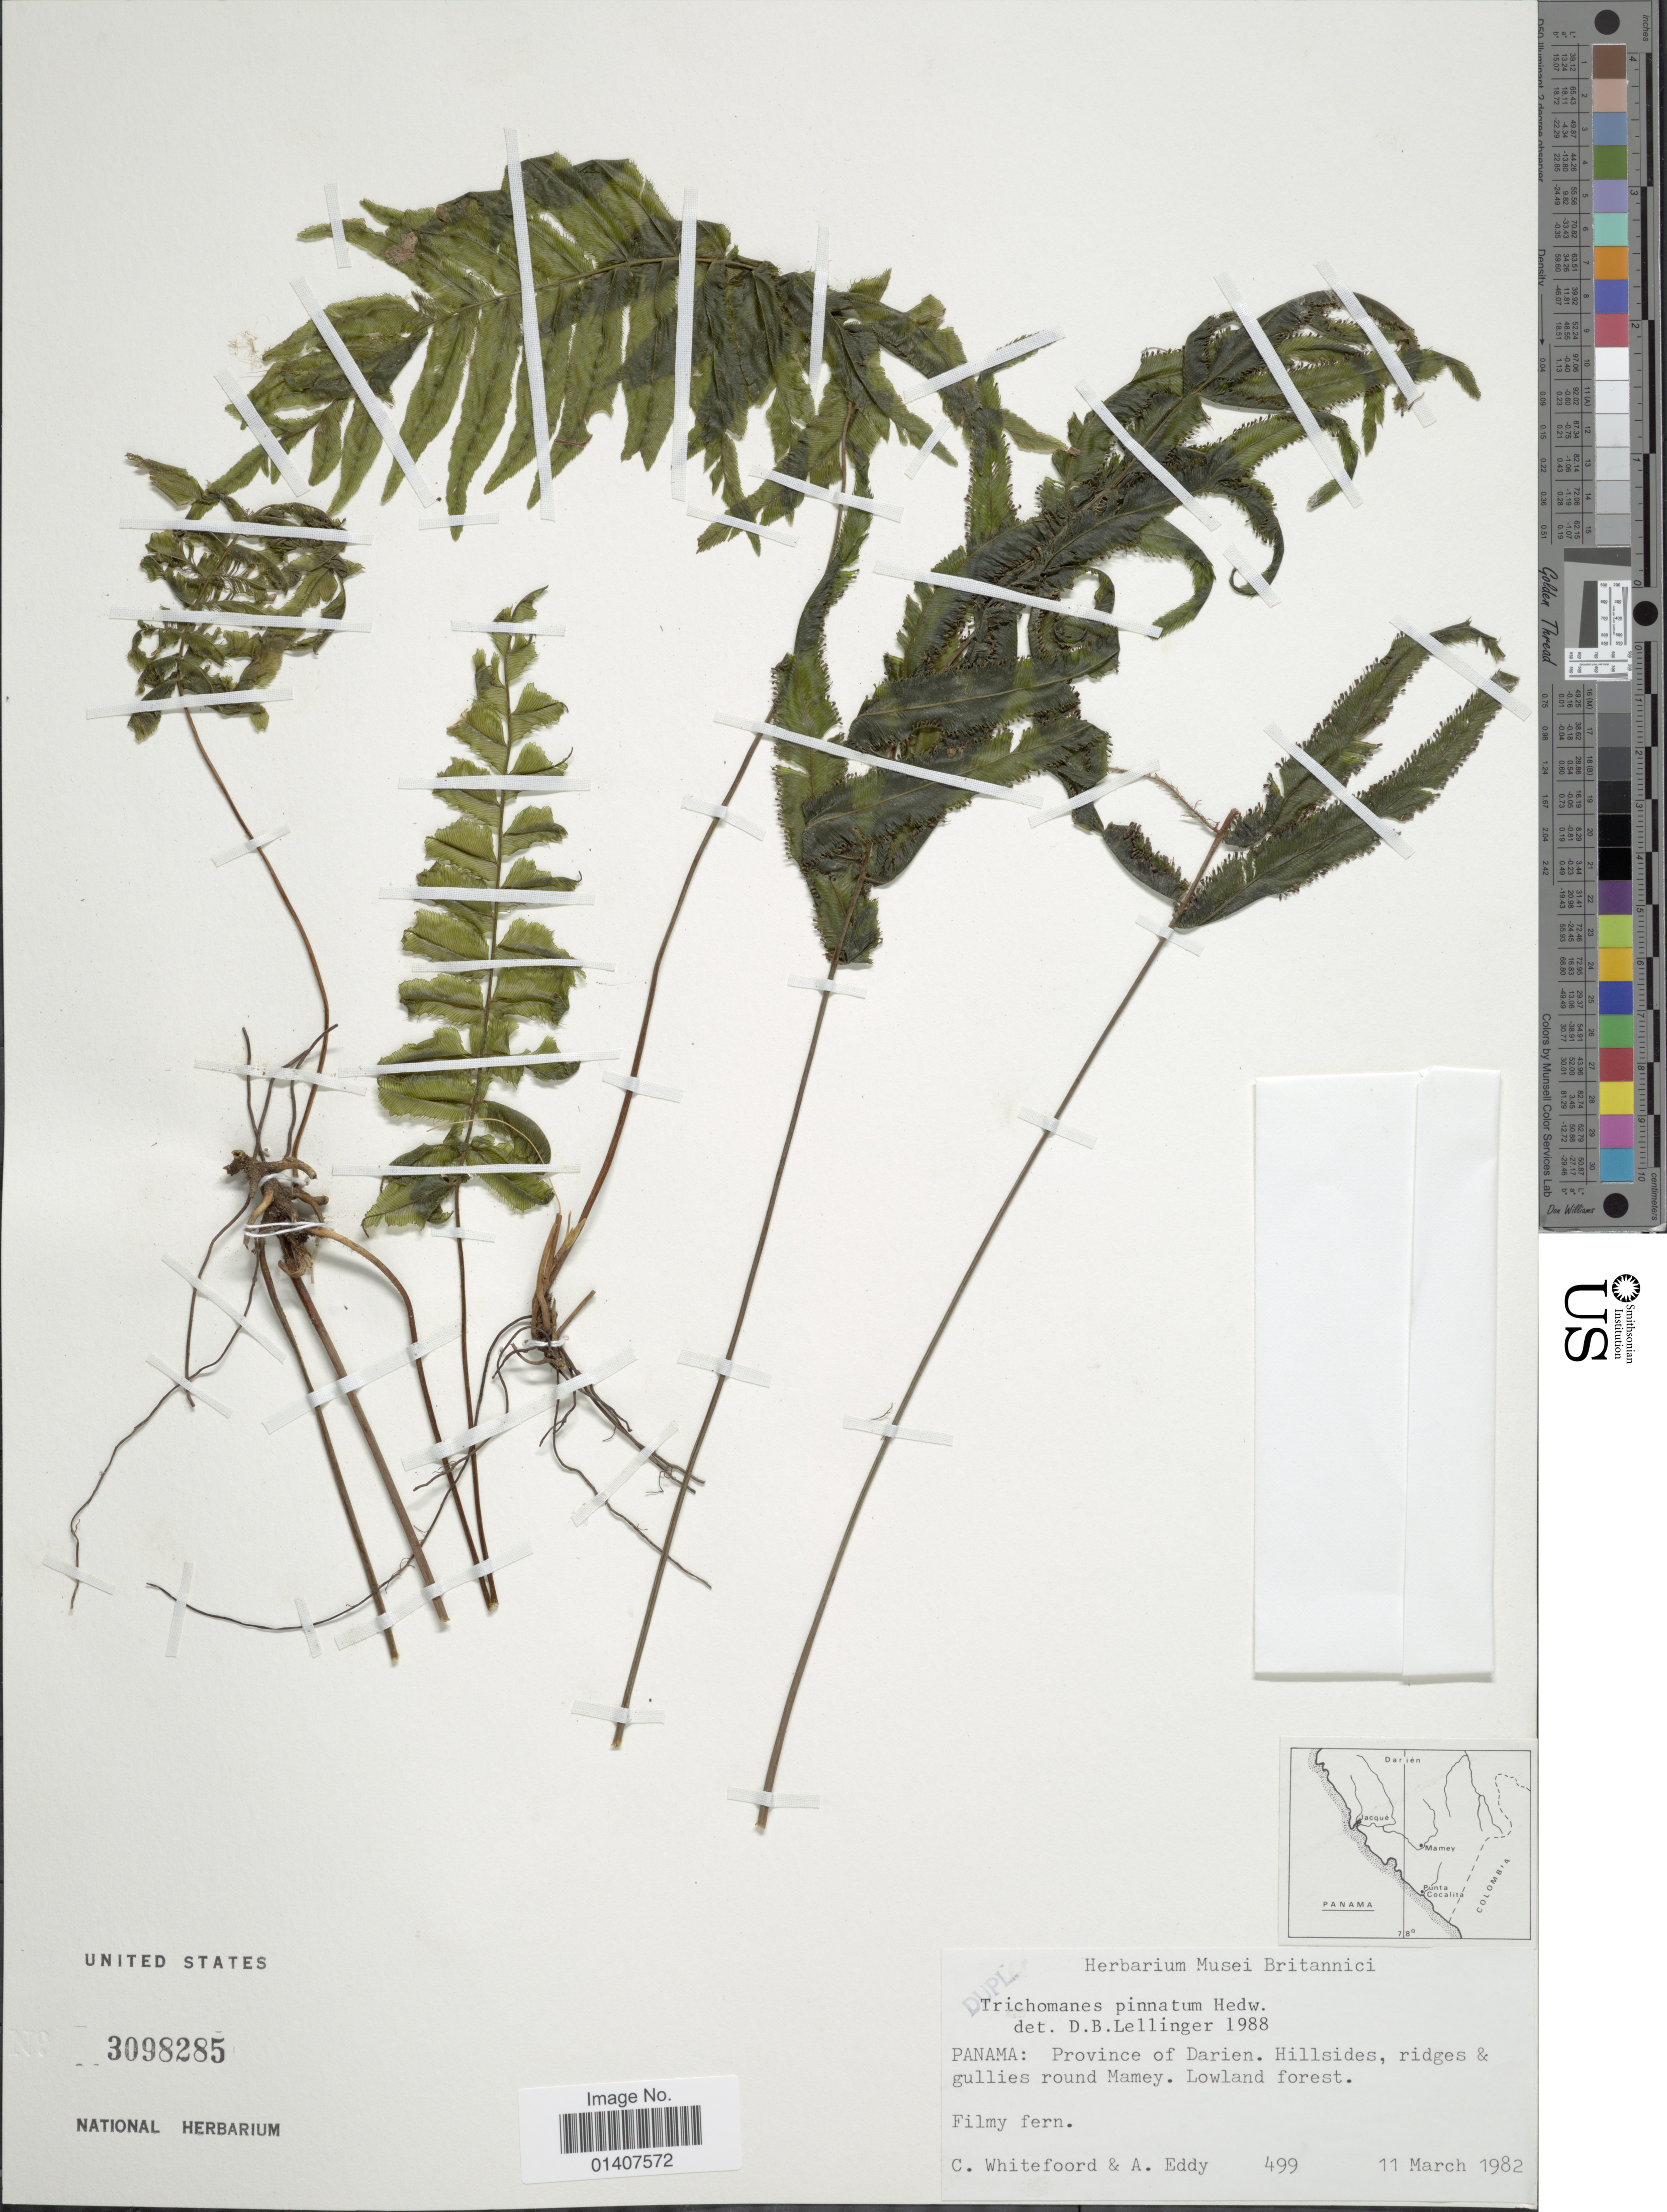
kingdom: Plantae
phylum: Tracheophyta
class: Polypodiopsida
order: Hymenophyllales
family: Hymenophyllaceae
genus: Trichomanes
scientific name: Trichomanes pinnatum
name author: Hedw.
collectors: C. Whitefoord & A. Eddy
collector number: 499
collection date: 1982-03-11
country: Panama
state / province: Darién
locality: Province of Darien, Hillside, ridges & gullies round Mamey, lowland forest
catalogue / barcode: US 3098285